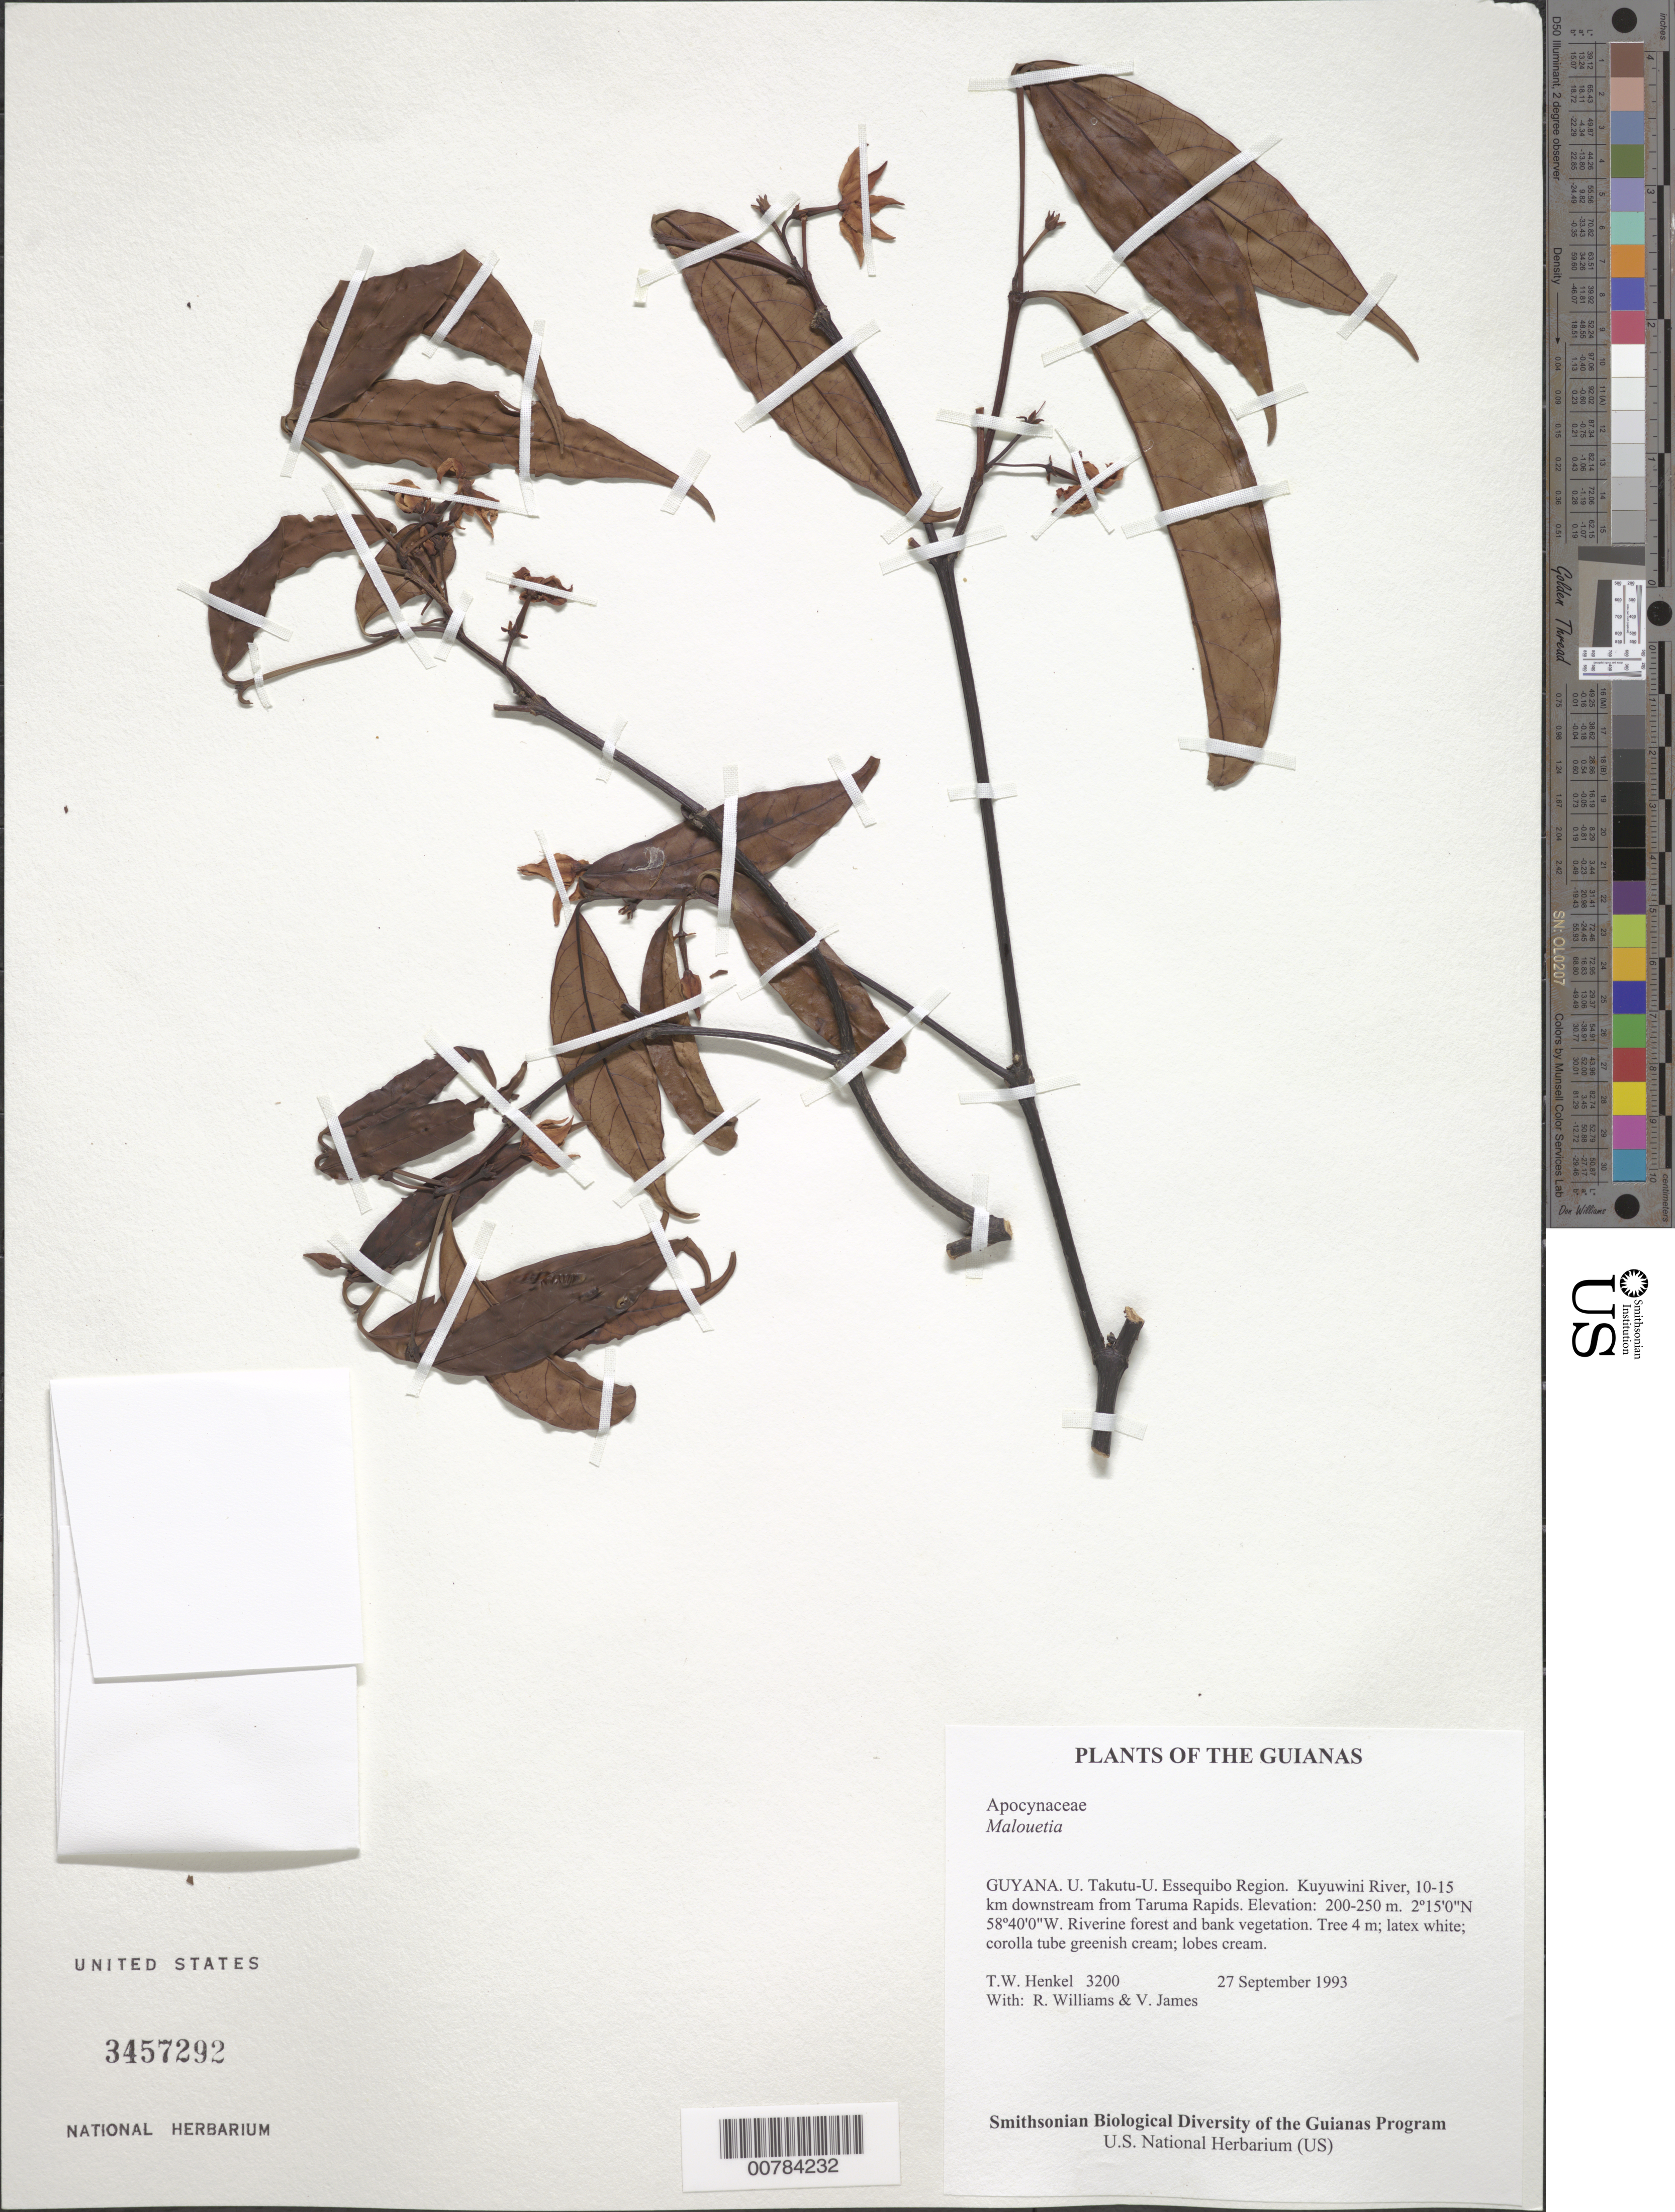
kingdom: Plantae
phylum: Tracheophyta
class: Magnoliopsida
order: Gentianales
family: Apocynaceae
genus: Malouetia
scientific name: Malouetia sp.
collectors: T. Henkel, R. Williams & V. James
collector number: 3200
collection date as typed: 27 September 1993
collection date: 1993-09-27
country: Guyana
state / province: U. Takutu-U. Essequibo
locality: Kuyuwini River, 10-15 km downstream from Taruma Rapids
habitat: Riverine forest and bank vegetation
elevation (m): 200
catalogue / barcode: US 3457292